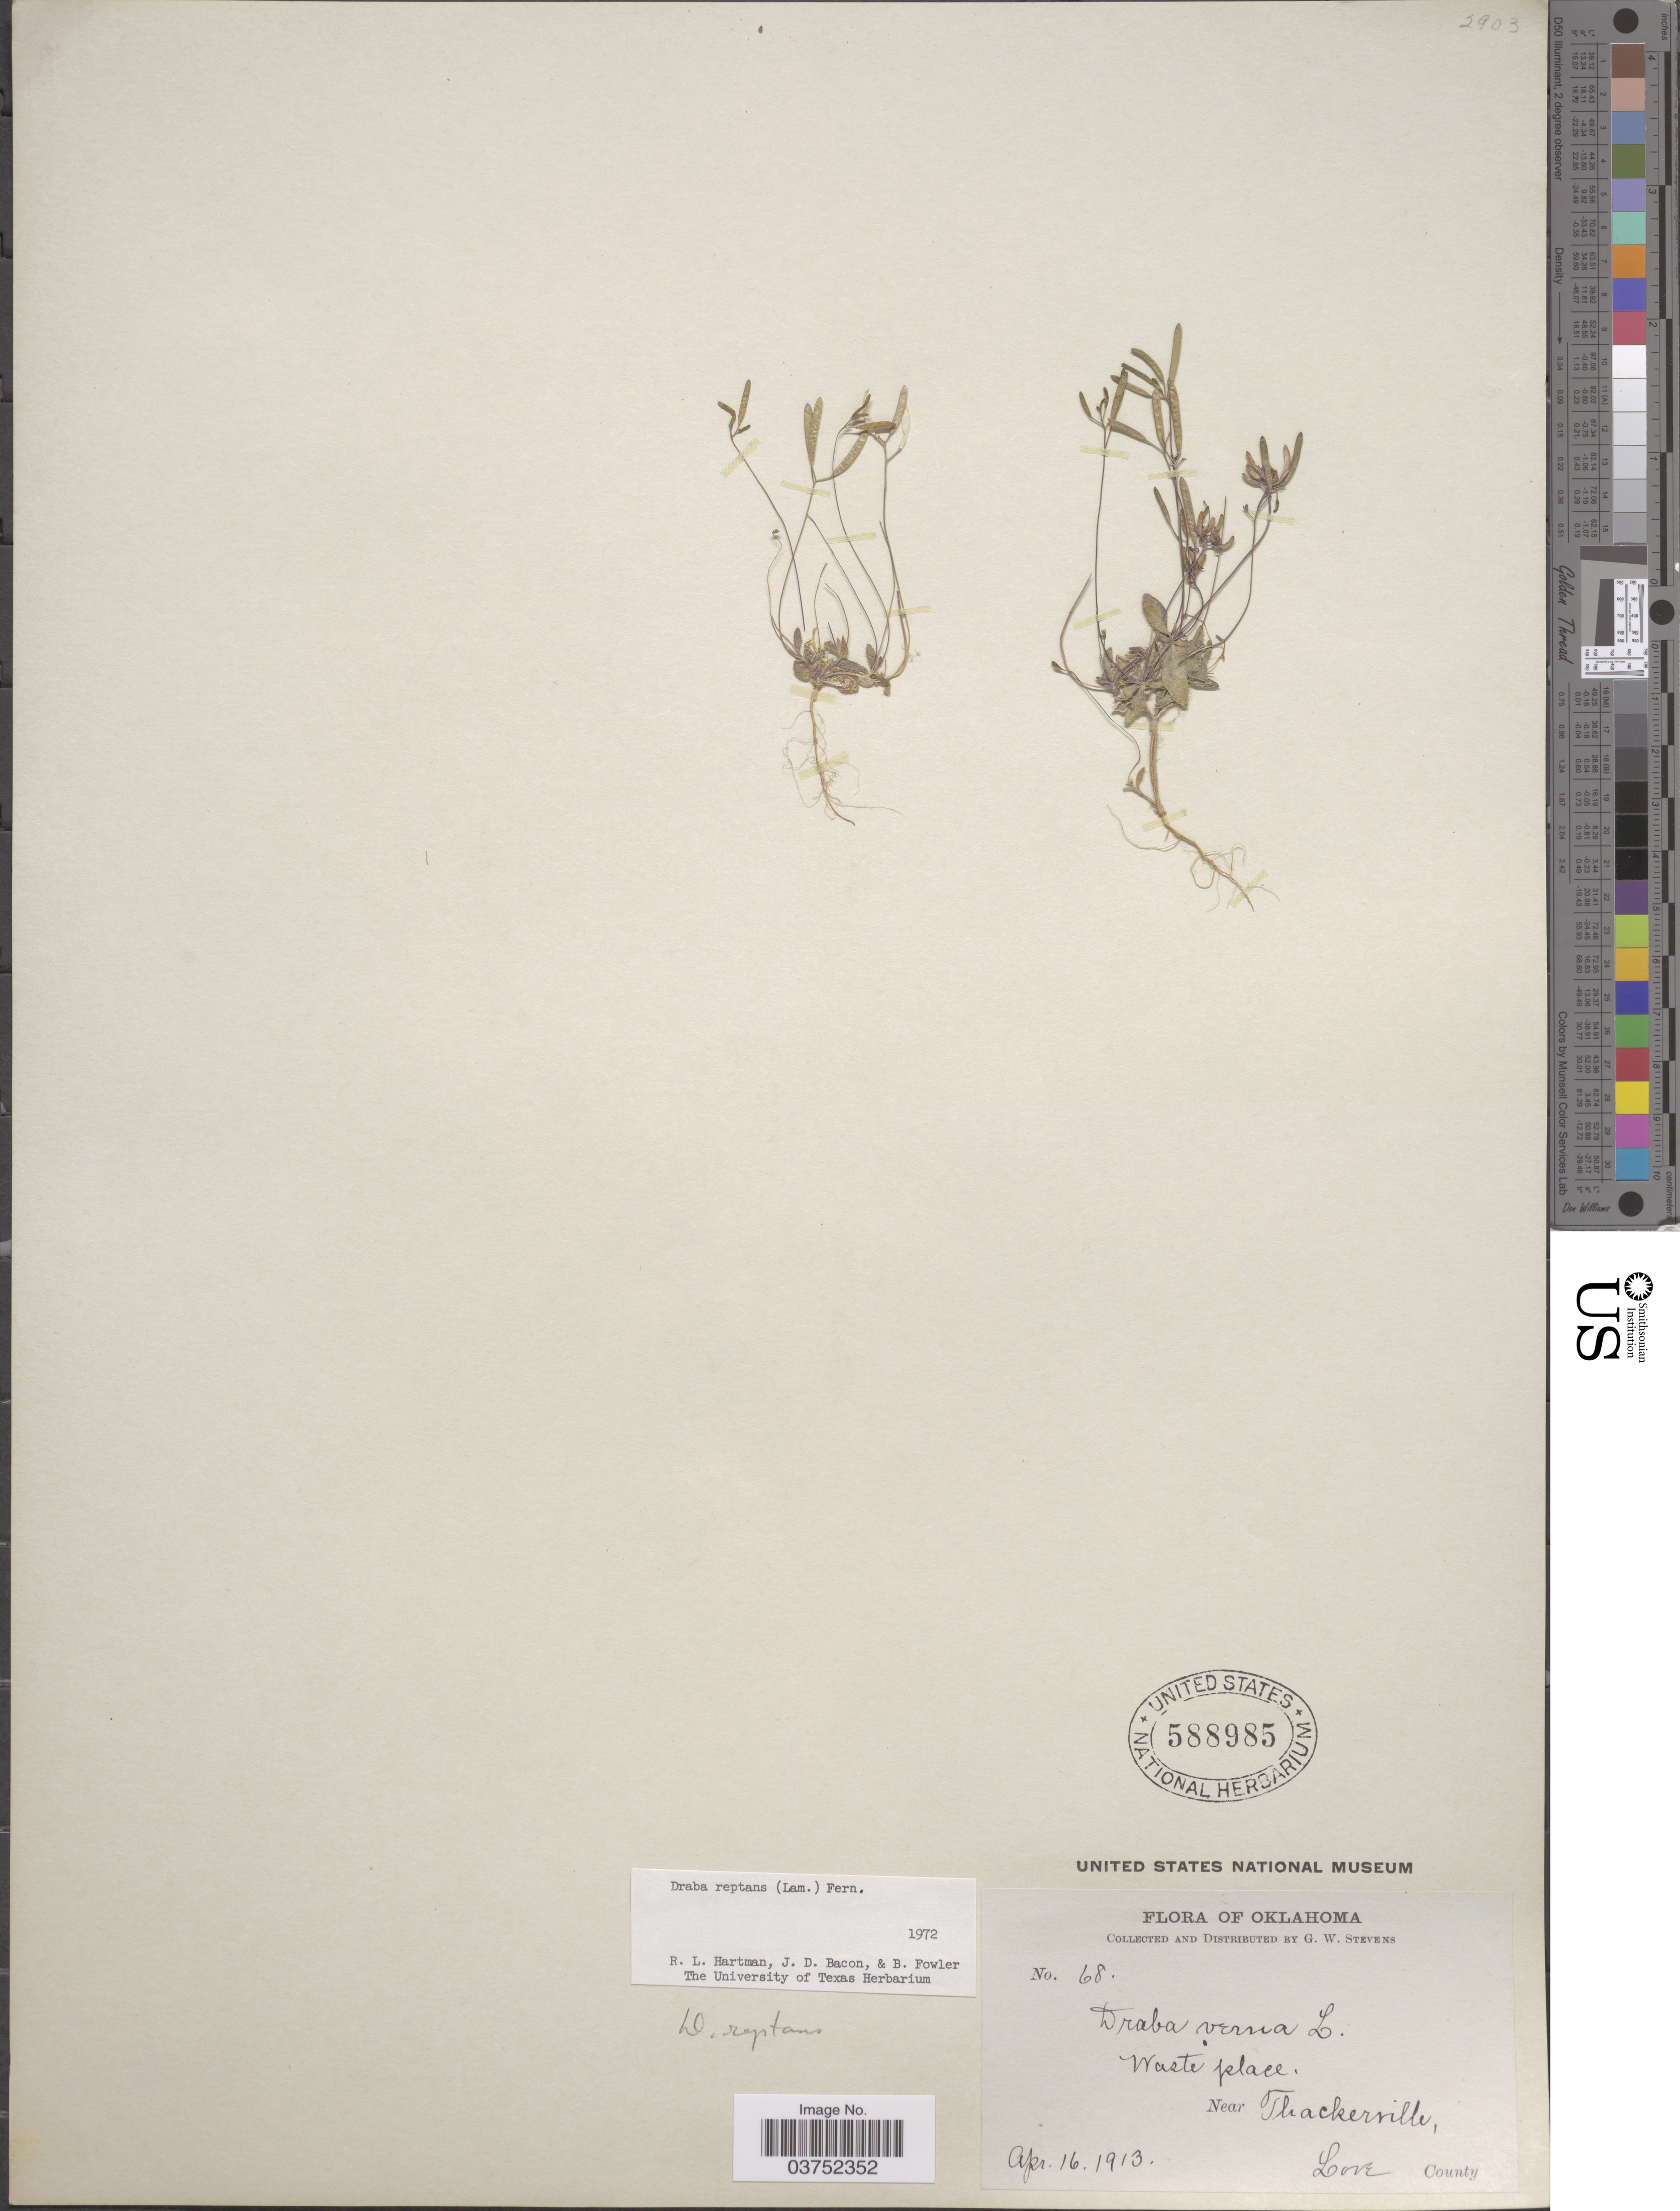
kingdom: Plantae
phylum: Tracheophyta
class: Magnoliopsida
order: Brassicales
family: Brassicaceae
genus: Draba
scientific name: Draba reptans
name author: (Lam.) Fernald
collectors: G. W. Stevens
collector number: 68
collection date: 1913-04-16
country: United States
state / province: Oklahoma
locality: Near Thackerville, Love County.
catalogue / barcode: US 588985